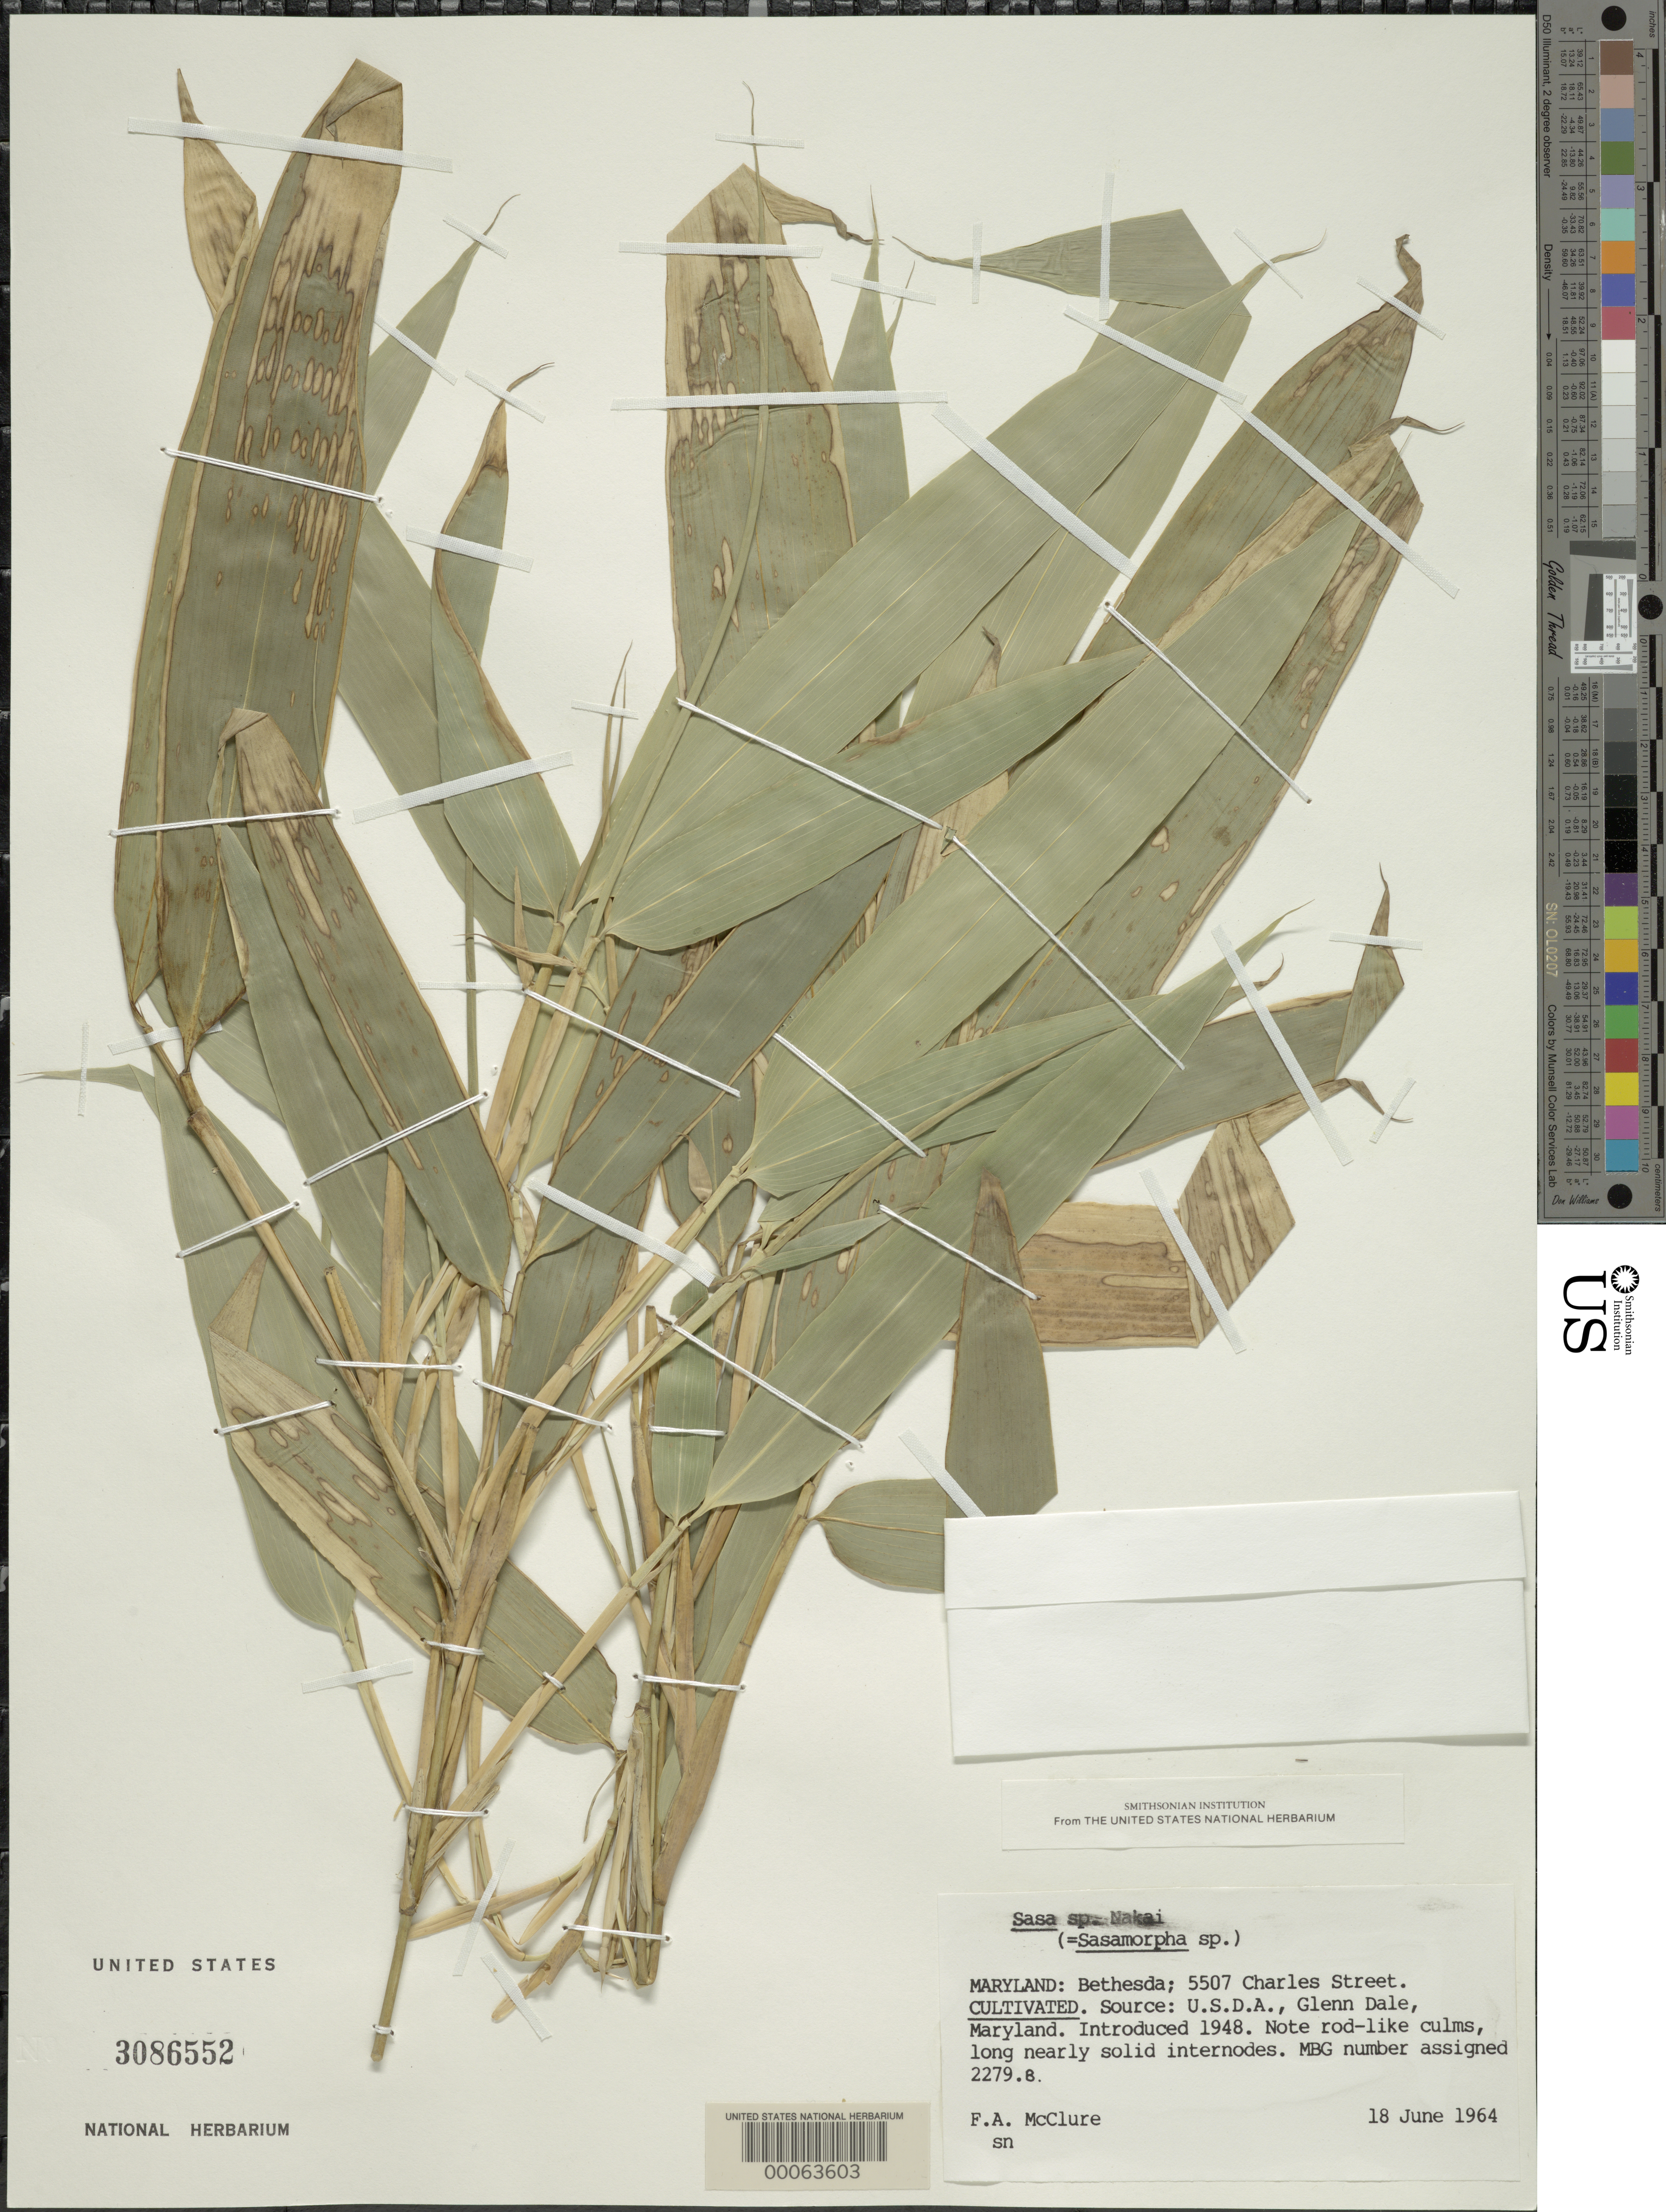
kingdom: Plantae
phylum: Tracheophyta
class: Liliopsida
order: Poales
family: Poaceae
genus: Sasa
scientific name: Sasa sp.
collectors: F. A. McClure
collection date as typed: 18 Jun 1964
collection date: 1964-06-18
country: United States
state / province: Maryland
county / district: Montgomery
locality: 5507 Charles Street, Bethesda (McClure's garden)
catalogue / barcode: US 3086552